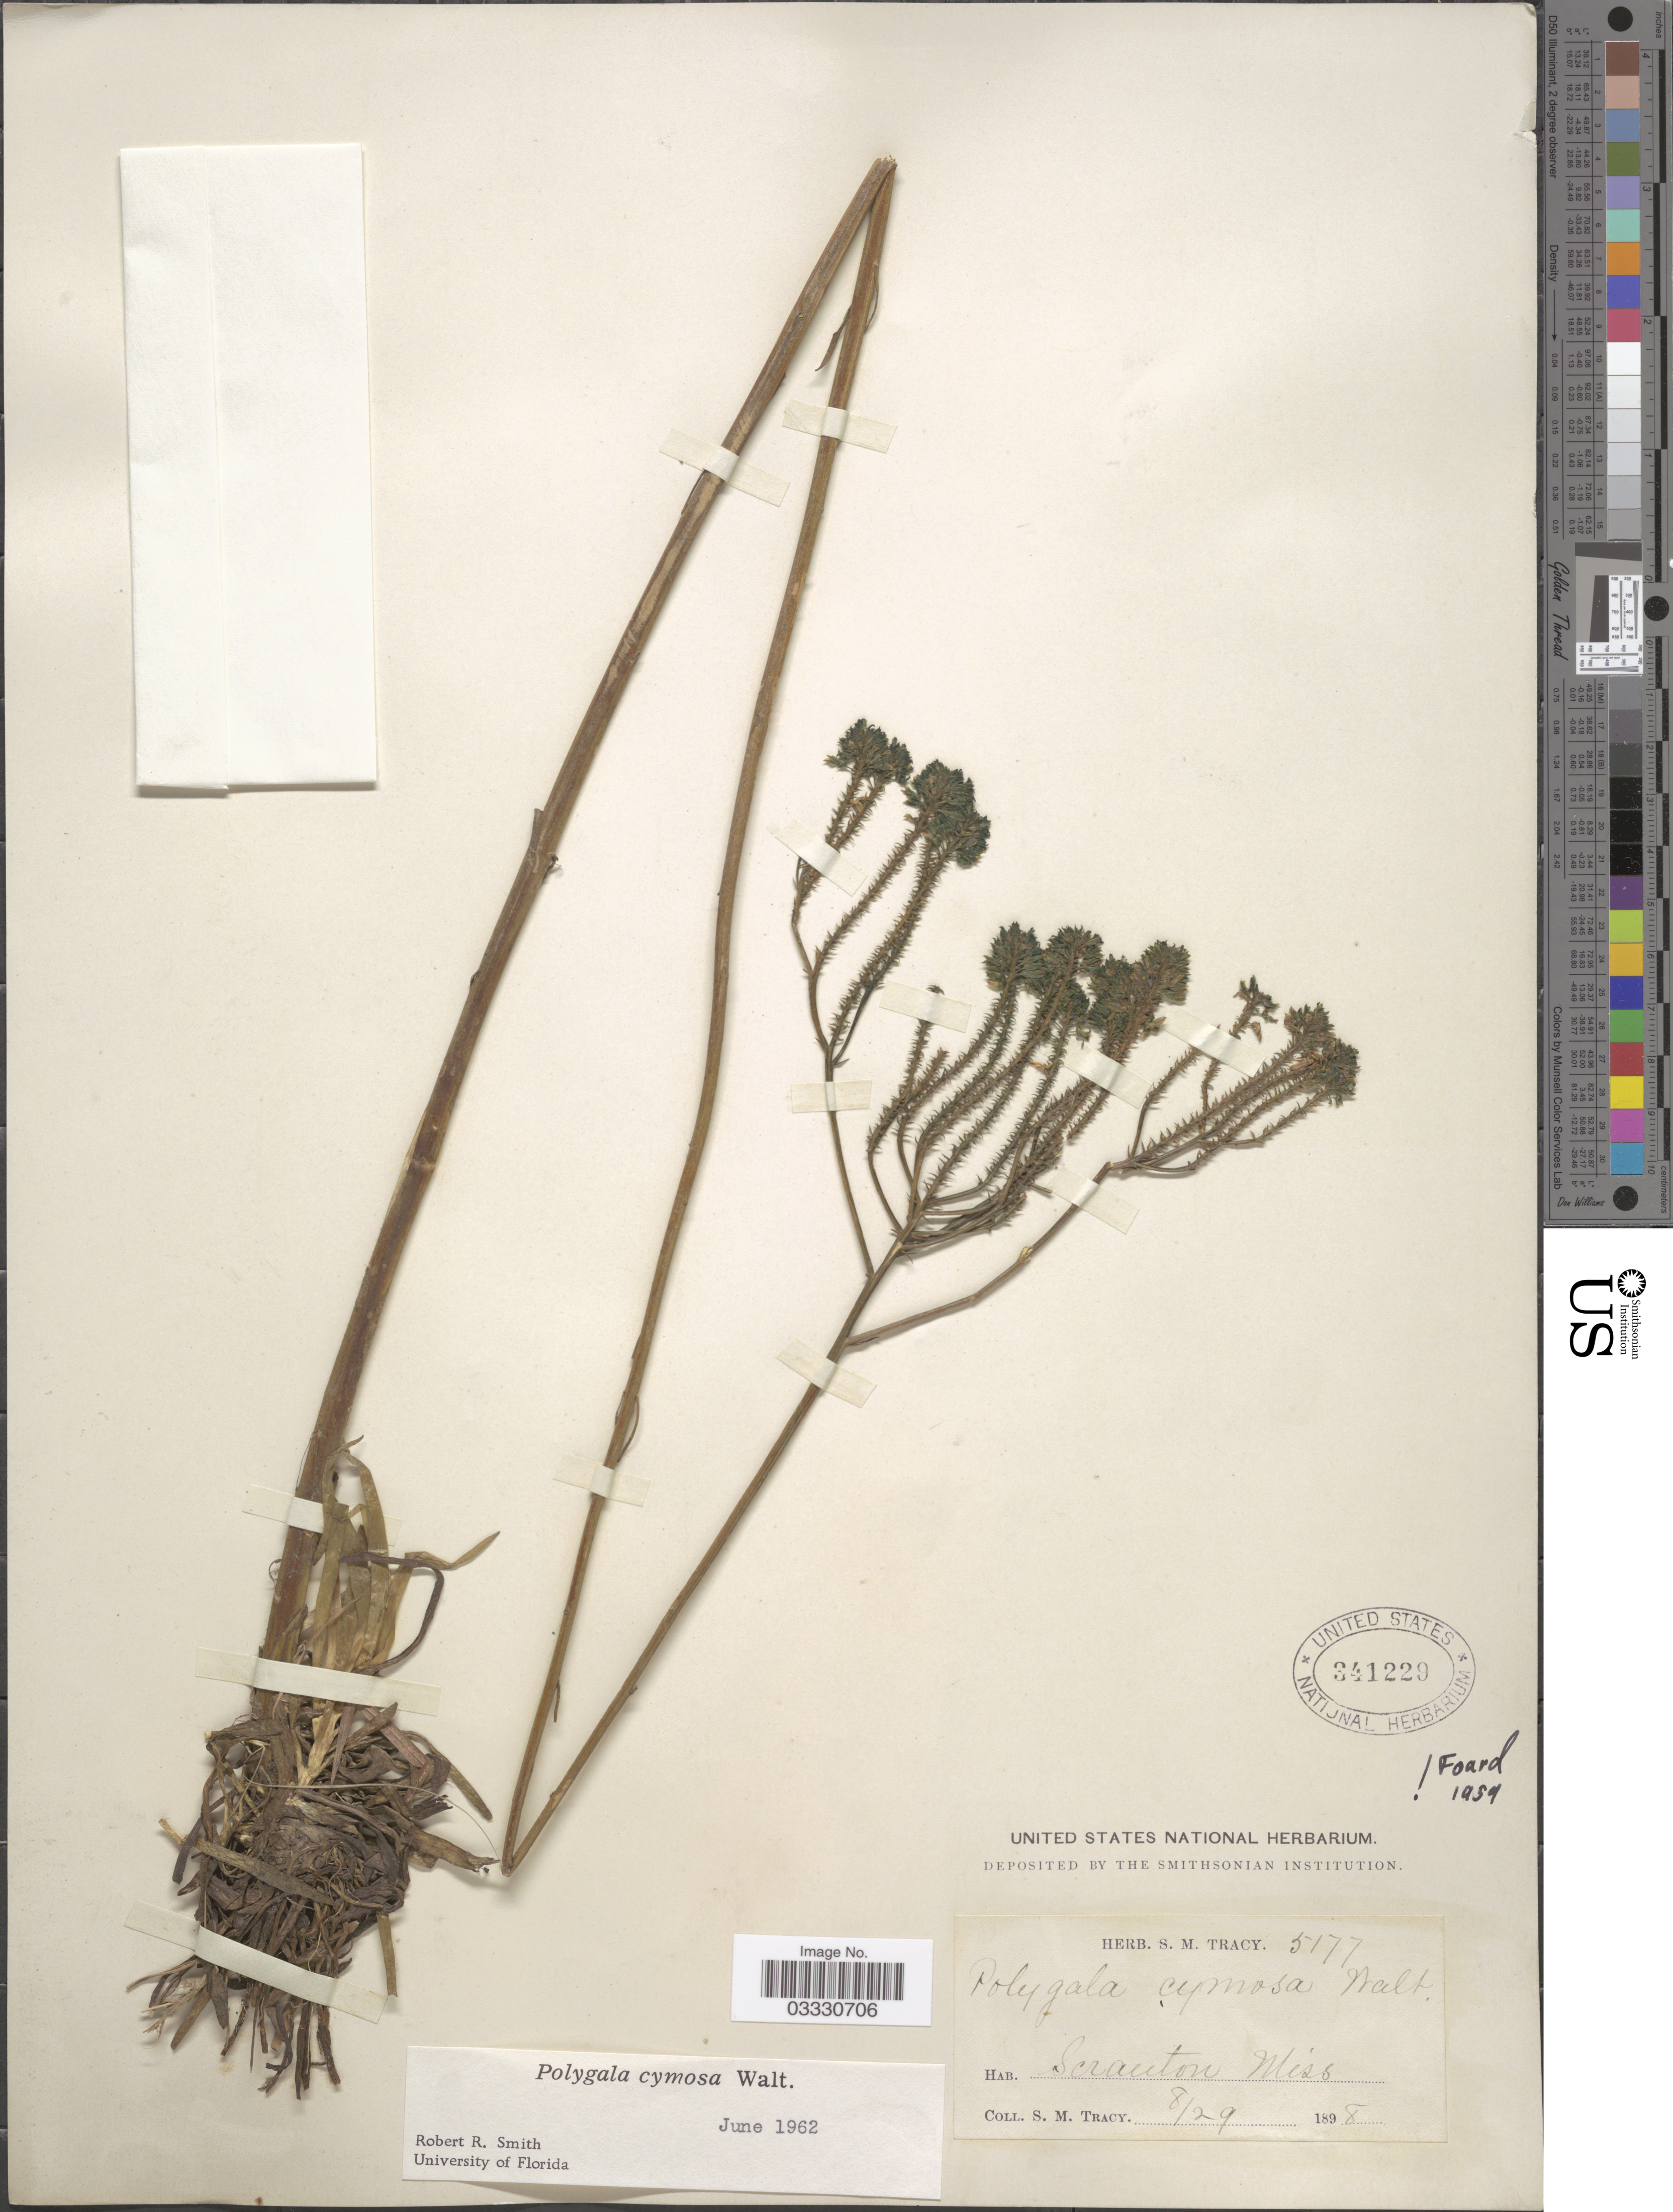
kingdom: Plantae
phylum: Tracheophyta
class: Magnoliopsida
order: Fabales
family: Polygalaceae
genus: Polygala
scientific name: Polygala cymosa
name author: Walter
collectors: S. M. Tracy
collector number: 5177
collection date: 1898-08-29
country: United States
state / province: Mississippi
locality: Scranton.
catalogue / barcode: US 341229